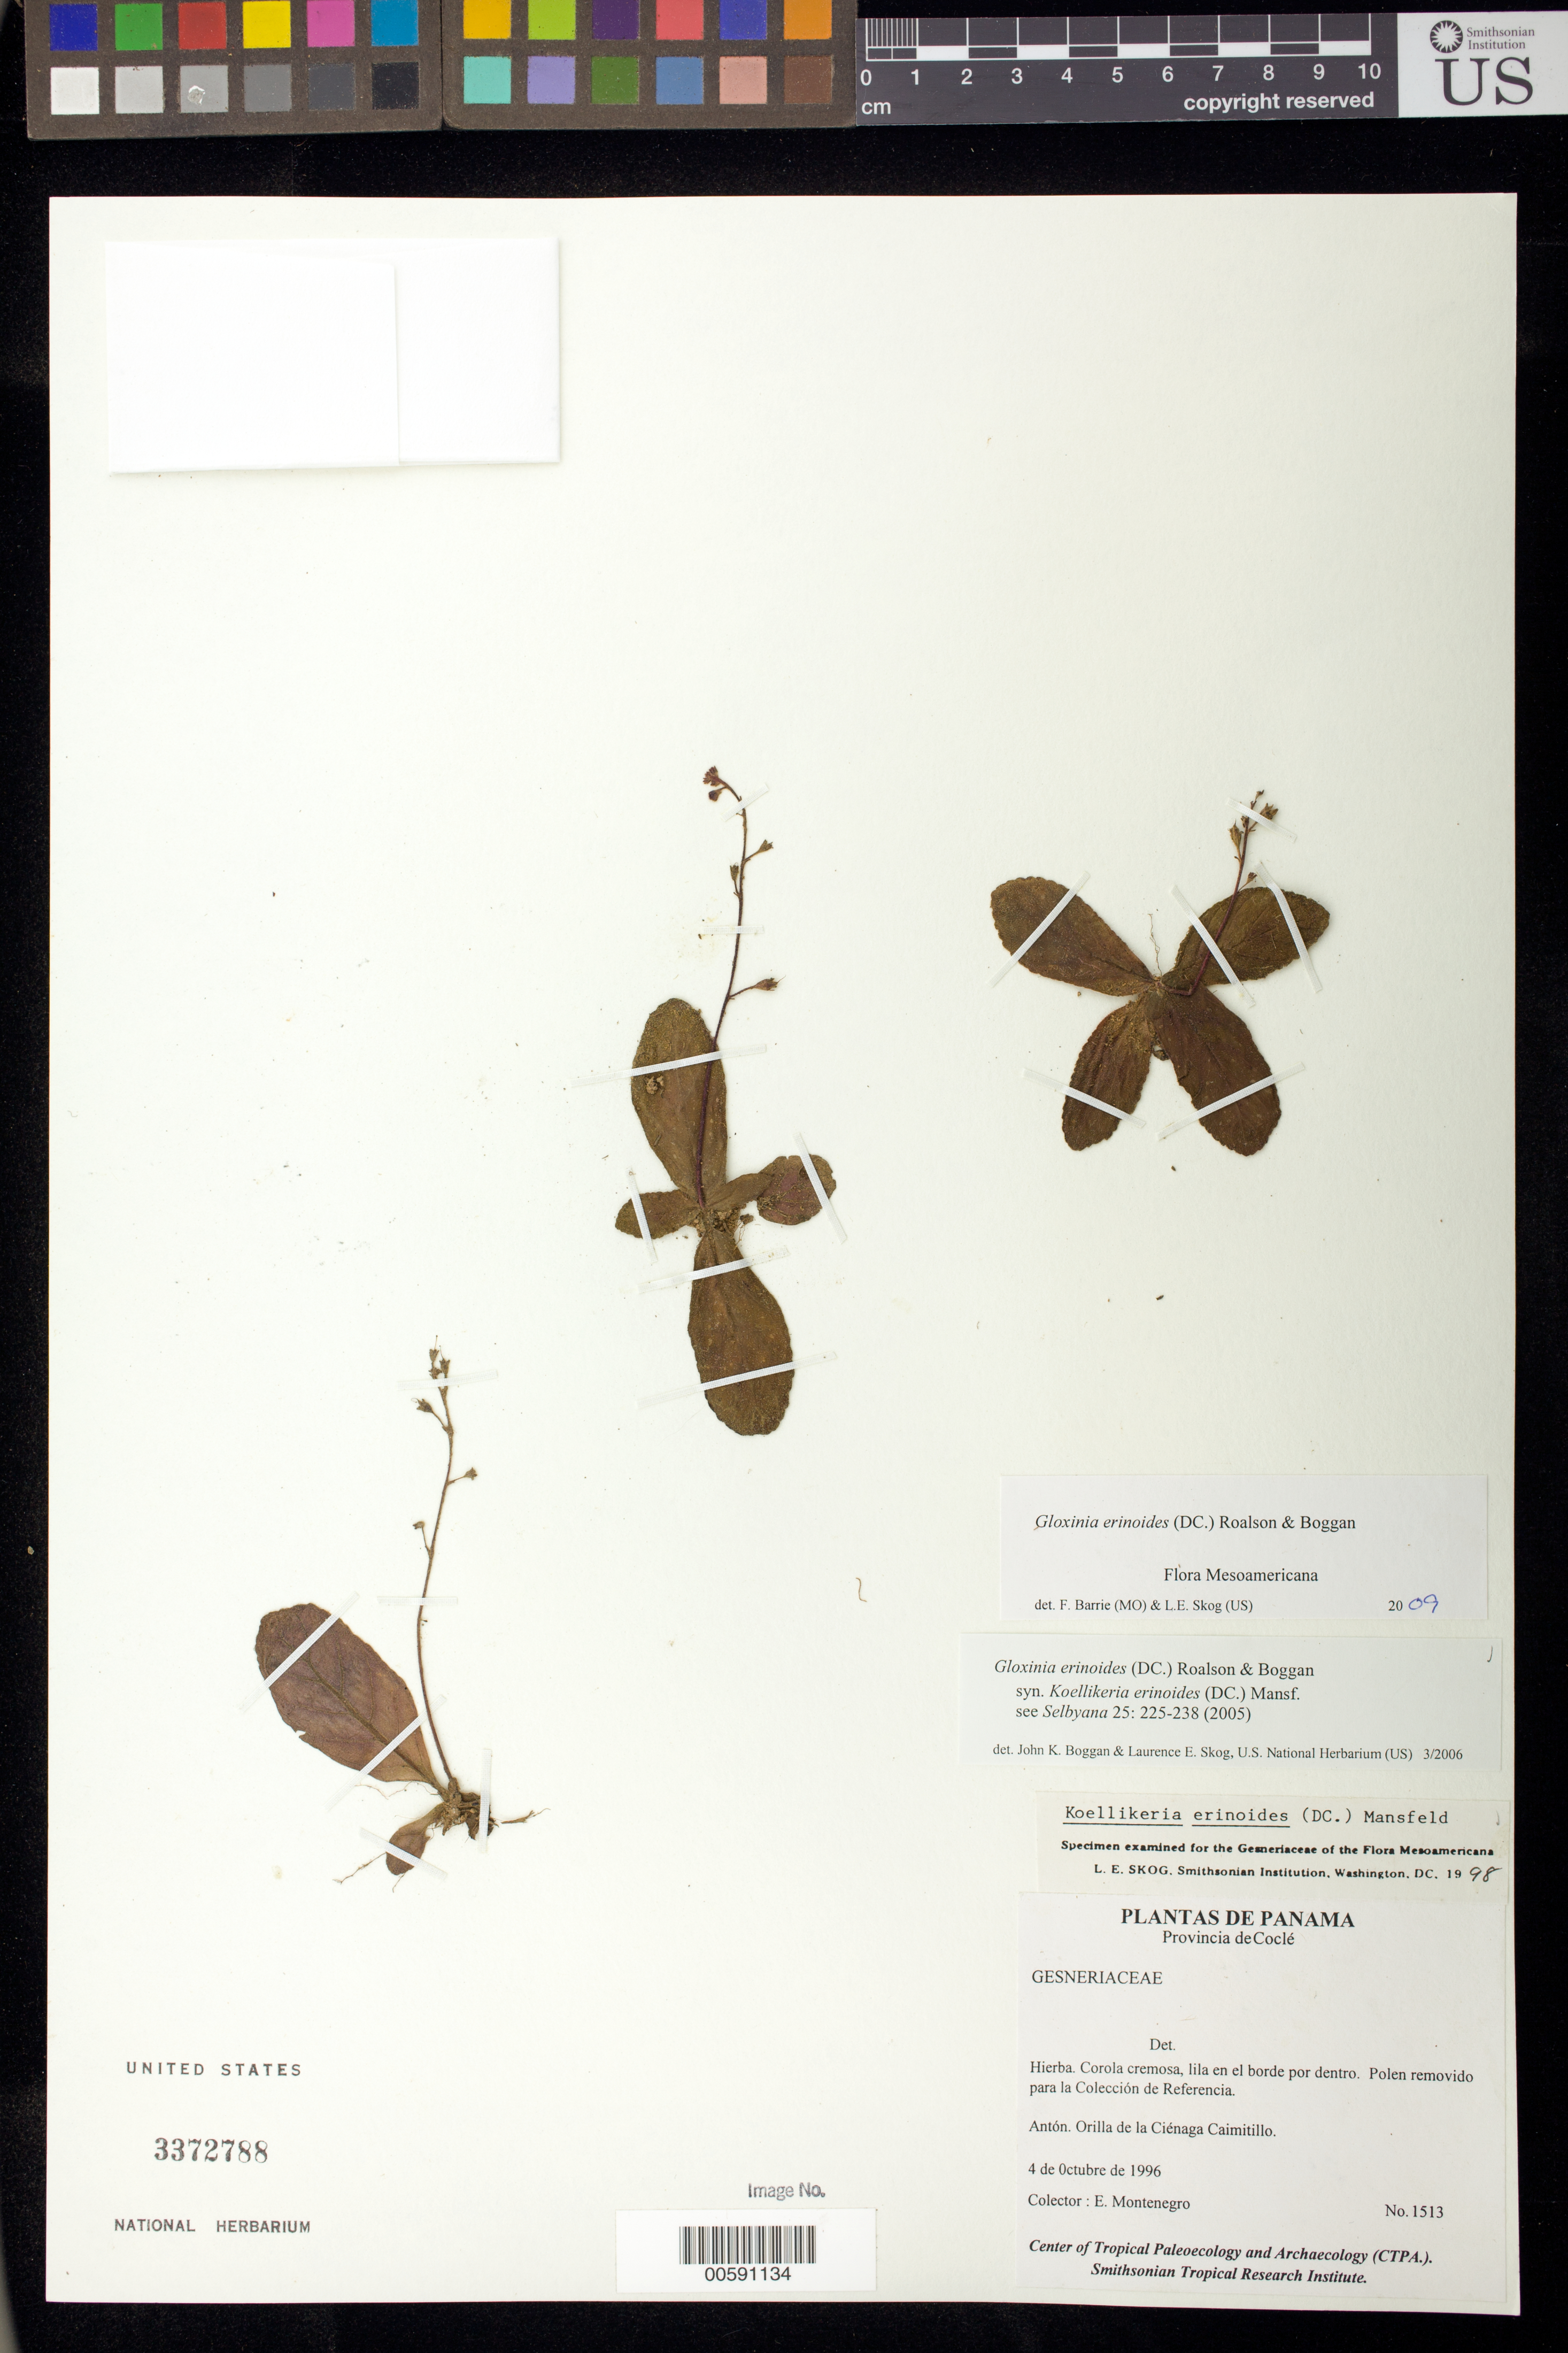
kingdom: Plantae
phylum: Tracheophyta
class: Magnoliopsida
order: Lamiales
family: Gesneriaceae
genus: Gloxinia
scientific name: Gloxinia erinoides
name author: (DC.) Roalson & Boggan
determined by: Boggan, J. K.; Skog, L. E.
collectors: E. Montenegro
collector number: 1513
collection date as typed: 04 Oct 1996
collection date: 1996-10-04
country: Panama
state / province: Coclé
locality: Antón. Orilla de la Ciénaga Caimitillo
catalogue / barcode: US 3372788